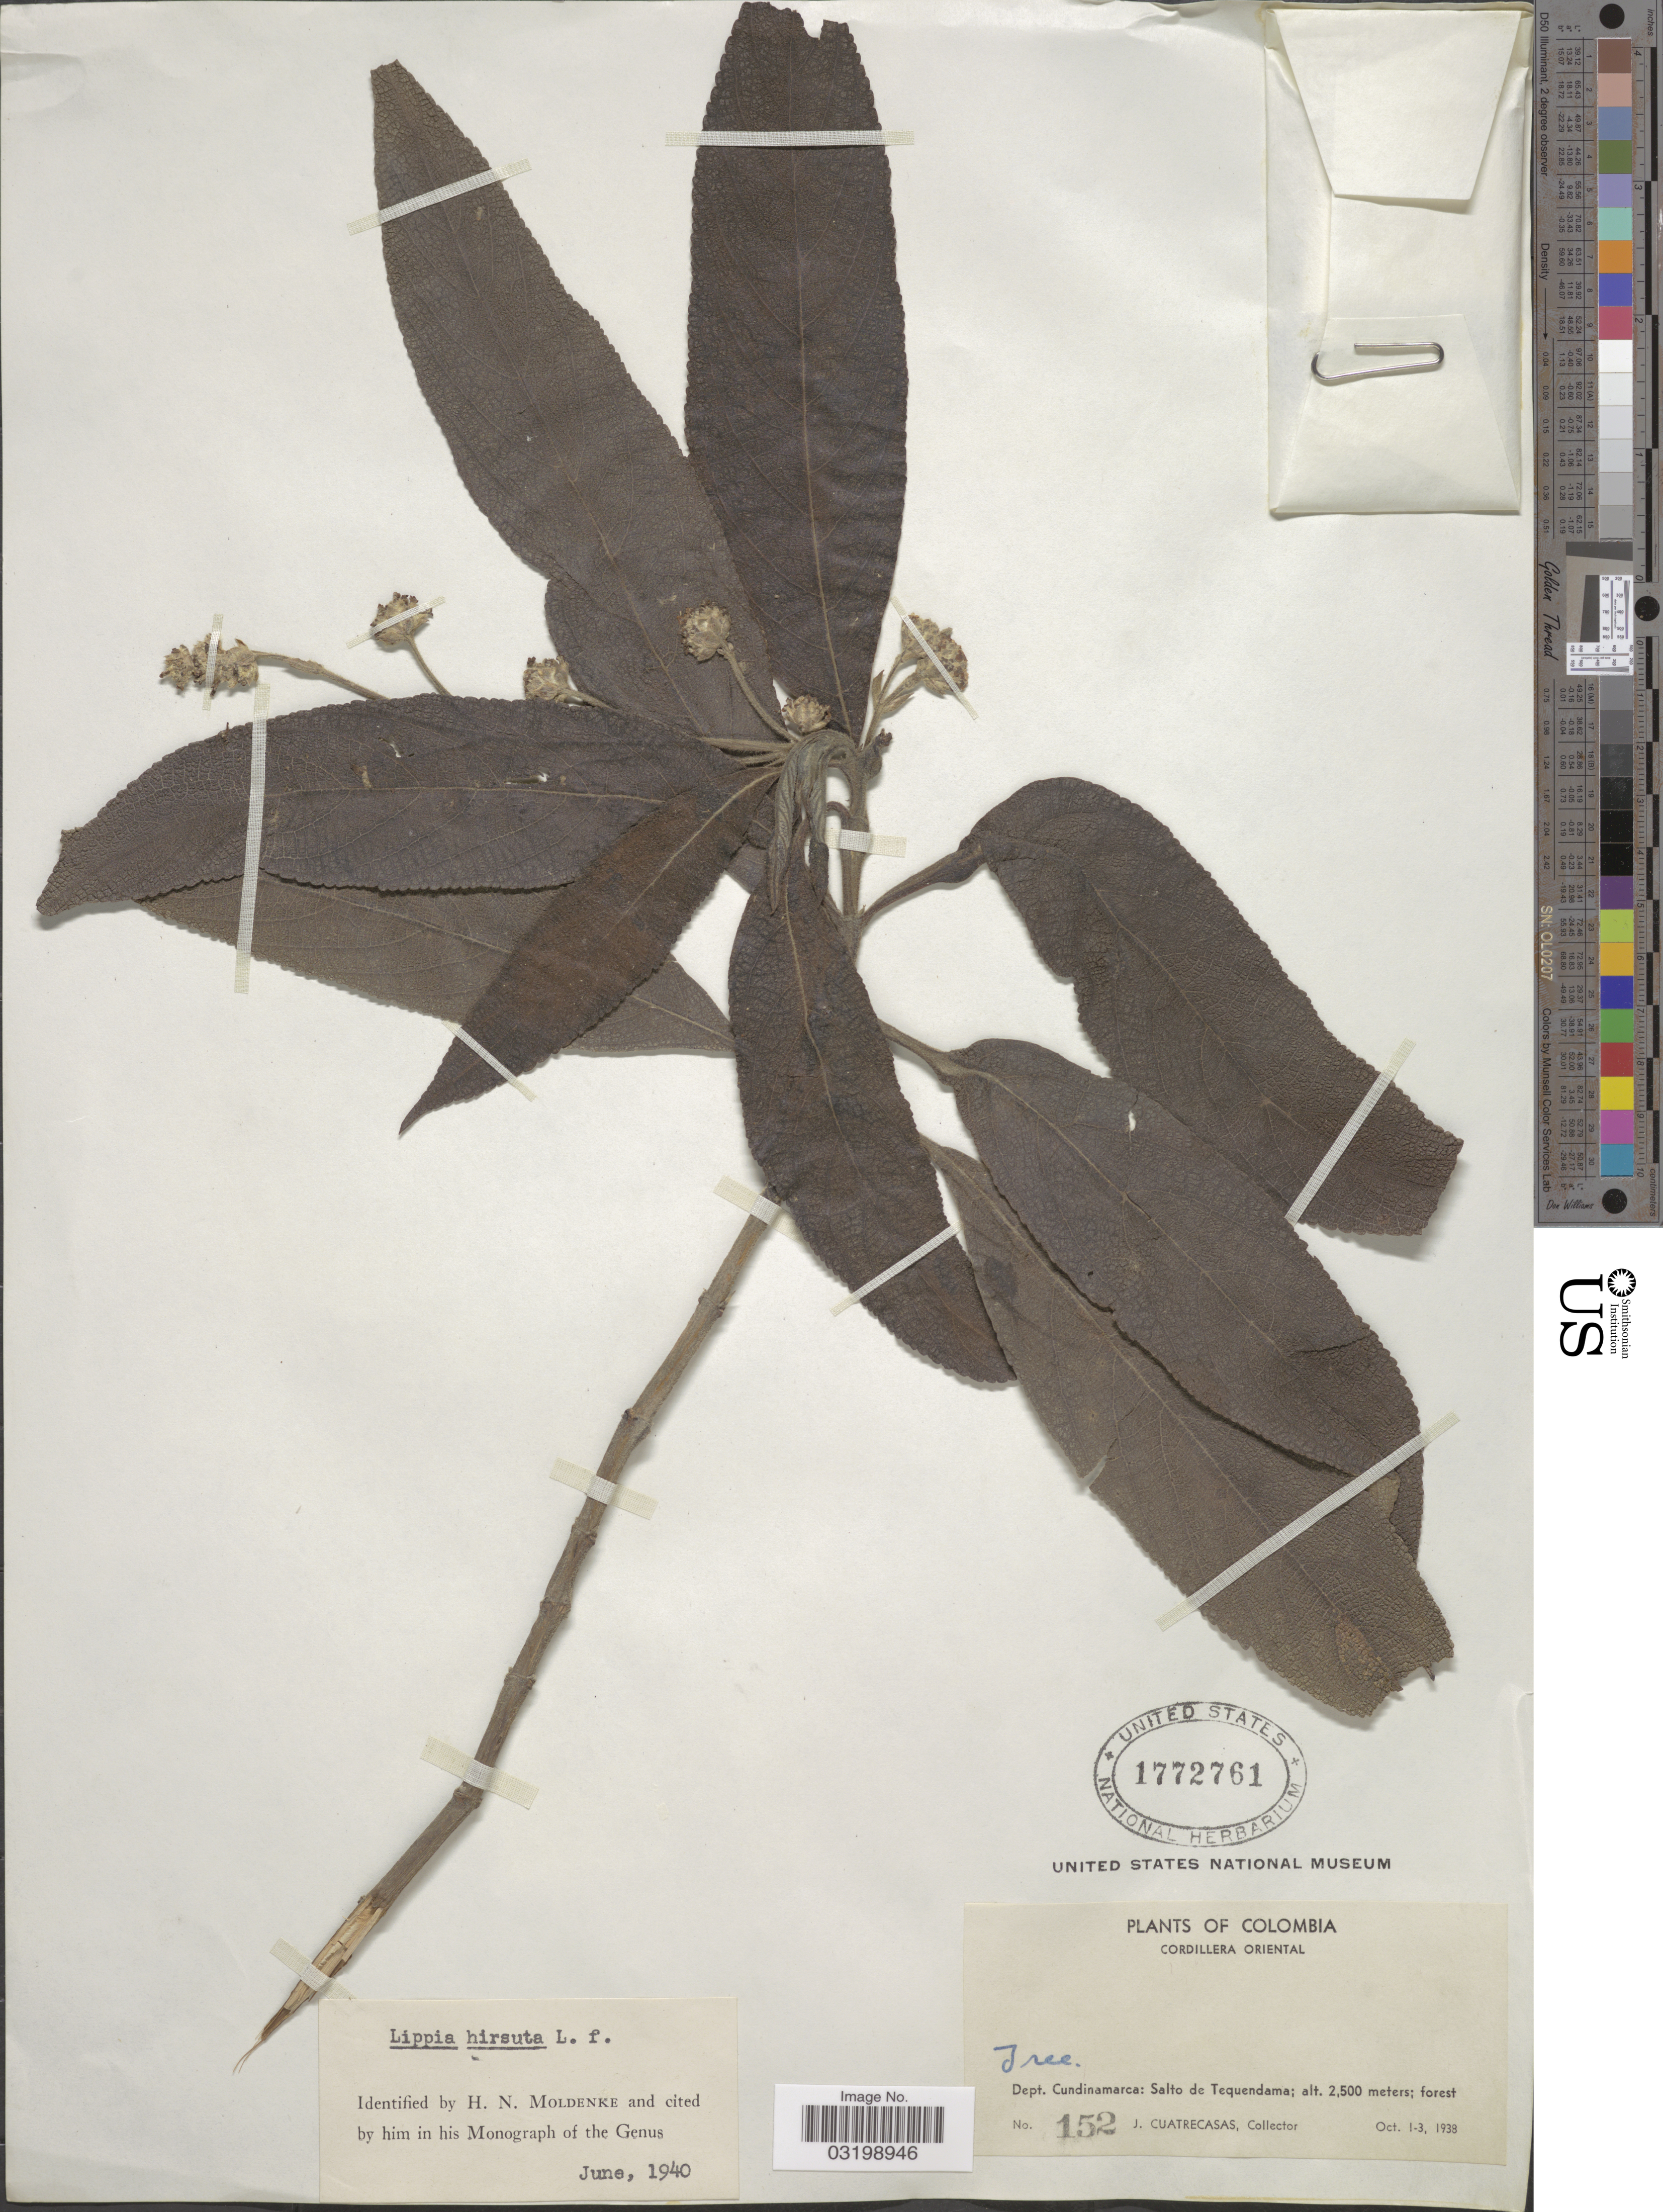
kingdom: Plantae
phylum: Tracheophyta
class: Magnoliopsida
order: Lamiales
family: Verbenaceae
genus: Lippia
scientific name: Lippia hirsuta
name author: L. f.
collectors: J. Cuatrecasas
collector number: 152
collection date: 1938-10-01/1938-10-03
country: Colombia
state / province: Cundinamarca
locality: Cordillera Oriental. Dept. Cundinamarca: Salto de Tequendama.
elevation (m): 2500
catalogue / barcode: US 1772761